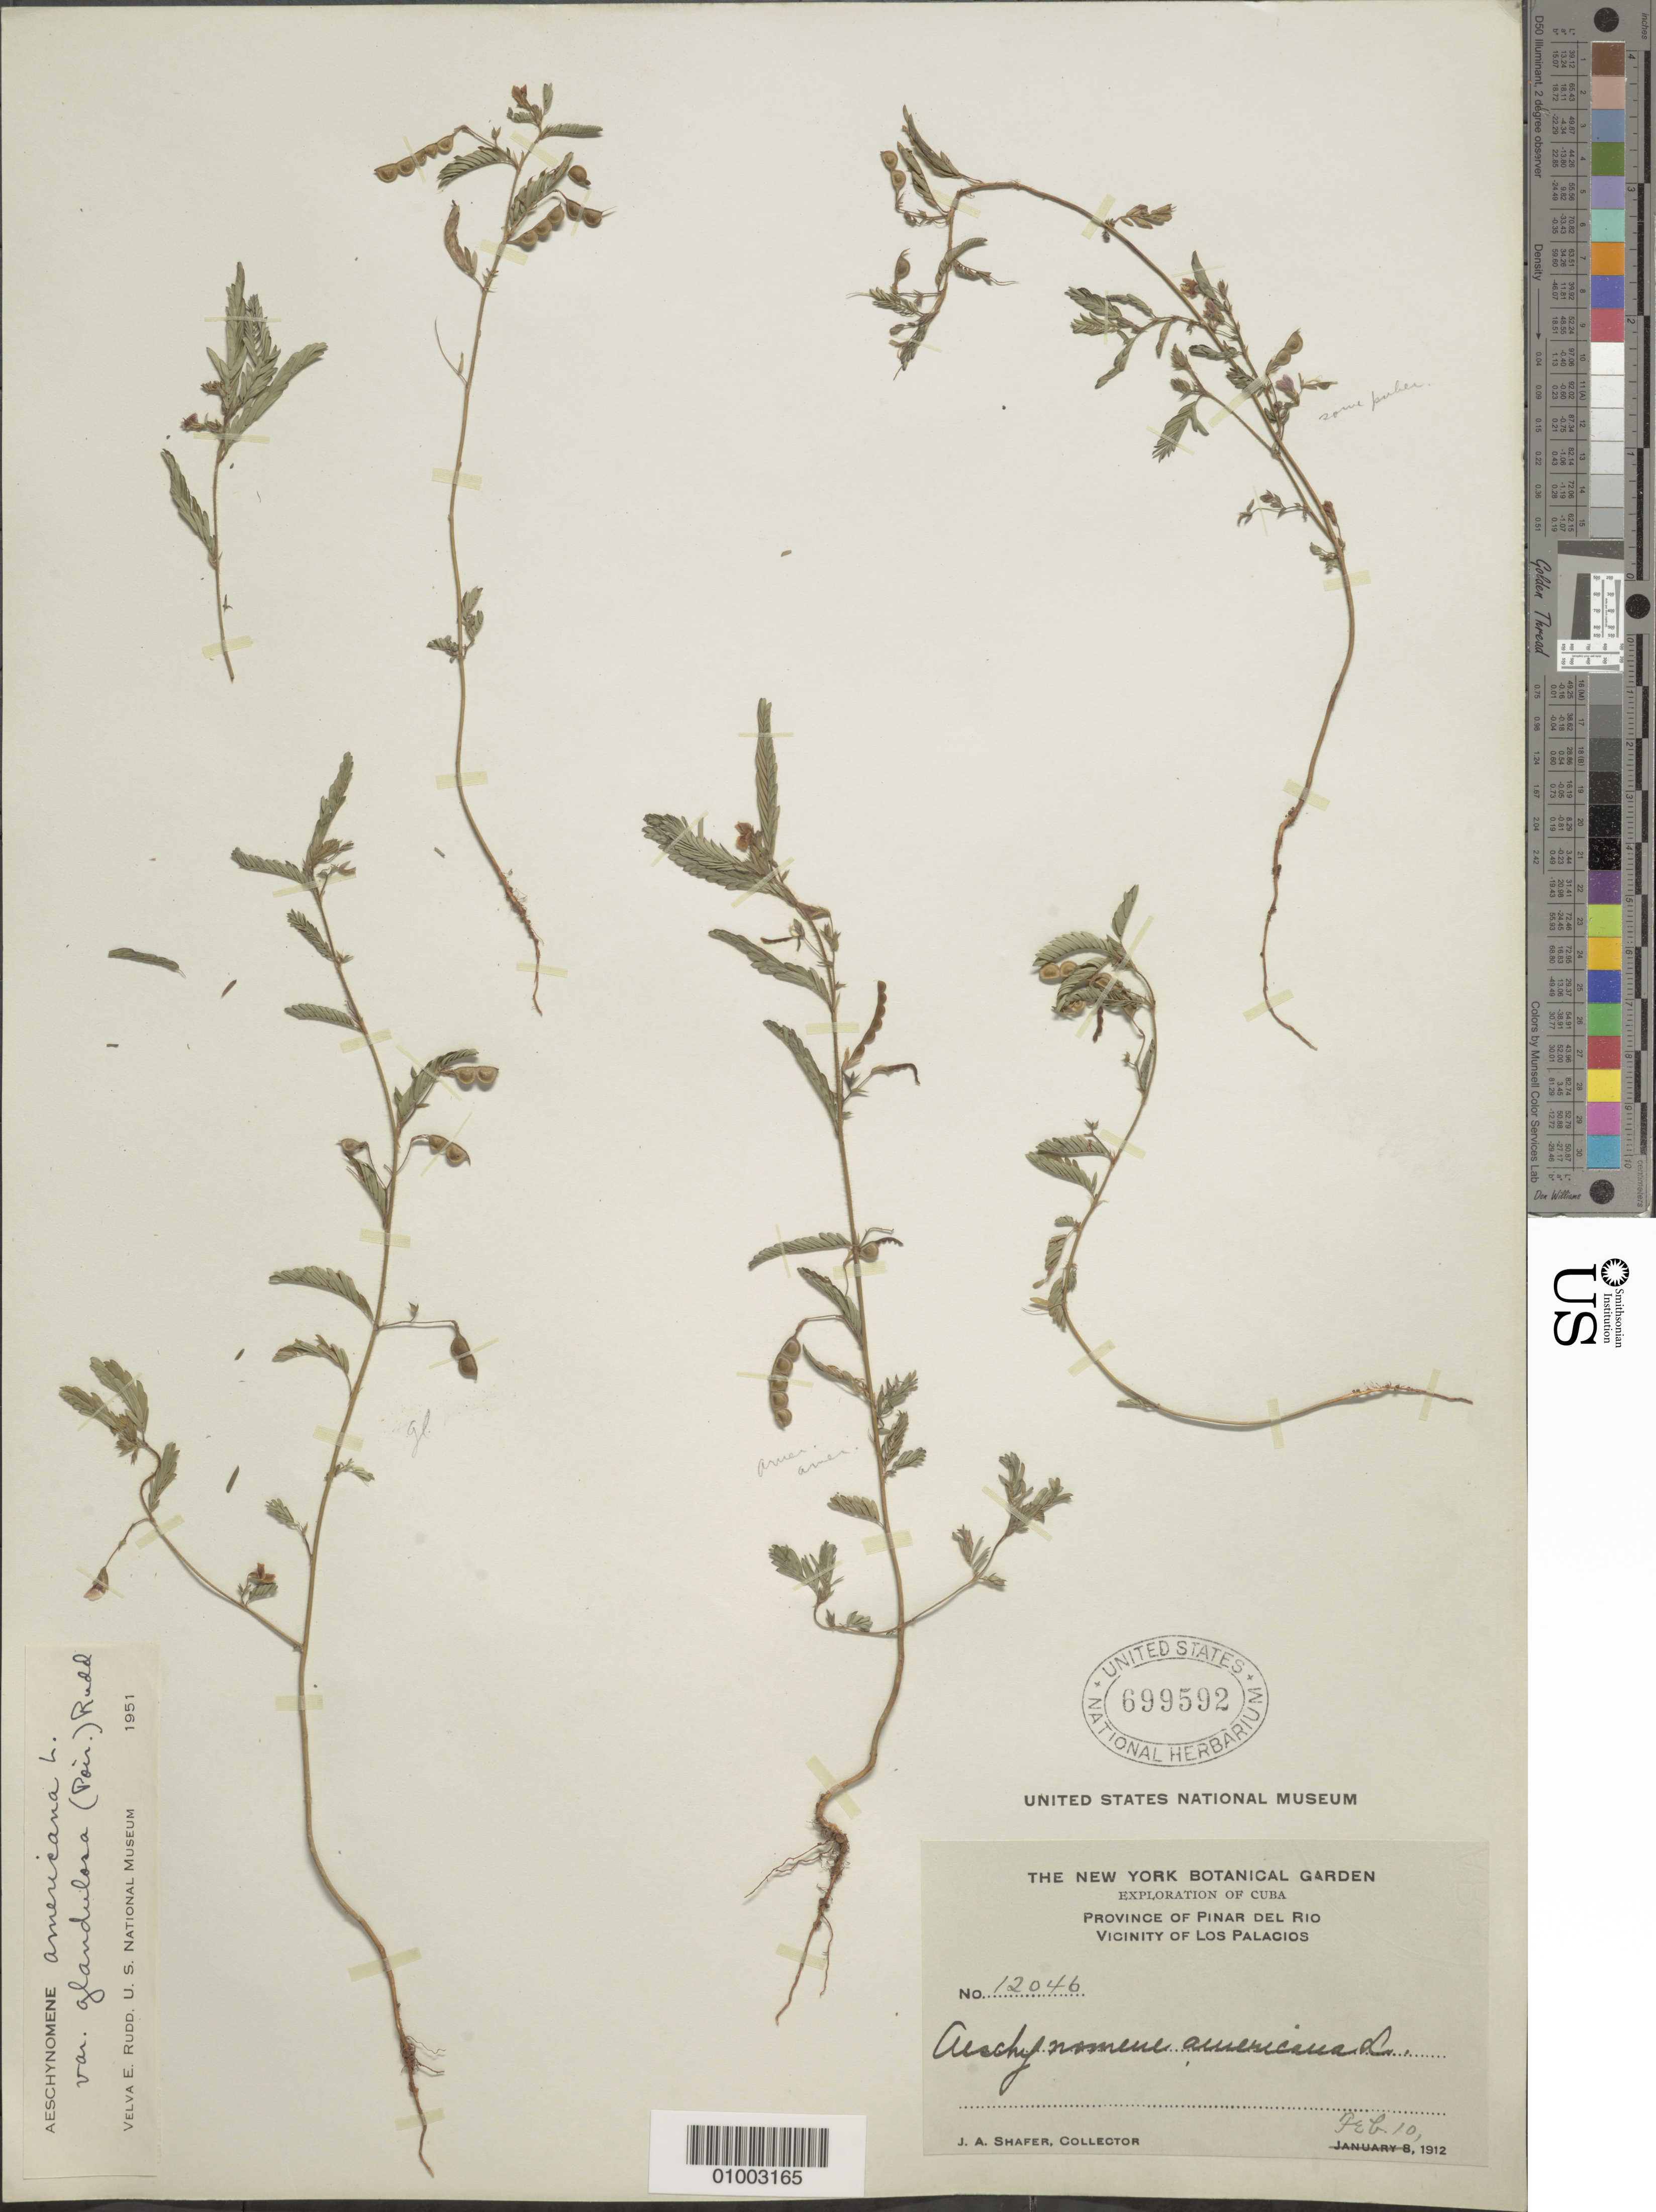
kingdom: Plantae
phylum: Tracheophyta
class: Magnoliopsida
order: Fabales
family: Fabaceae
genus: Aeschynomene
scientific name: Aeschynomene americana var. glandulosa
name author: (Poir.) Rudd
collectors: J. A. Shafer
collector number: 12046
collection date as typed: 10 Feb 1912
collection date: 1912-02-10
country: Cuba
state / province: Pinar del Rio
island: Cuba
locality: Vicinity of Los Palacios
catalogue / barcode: US 699592